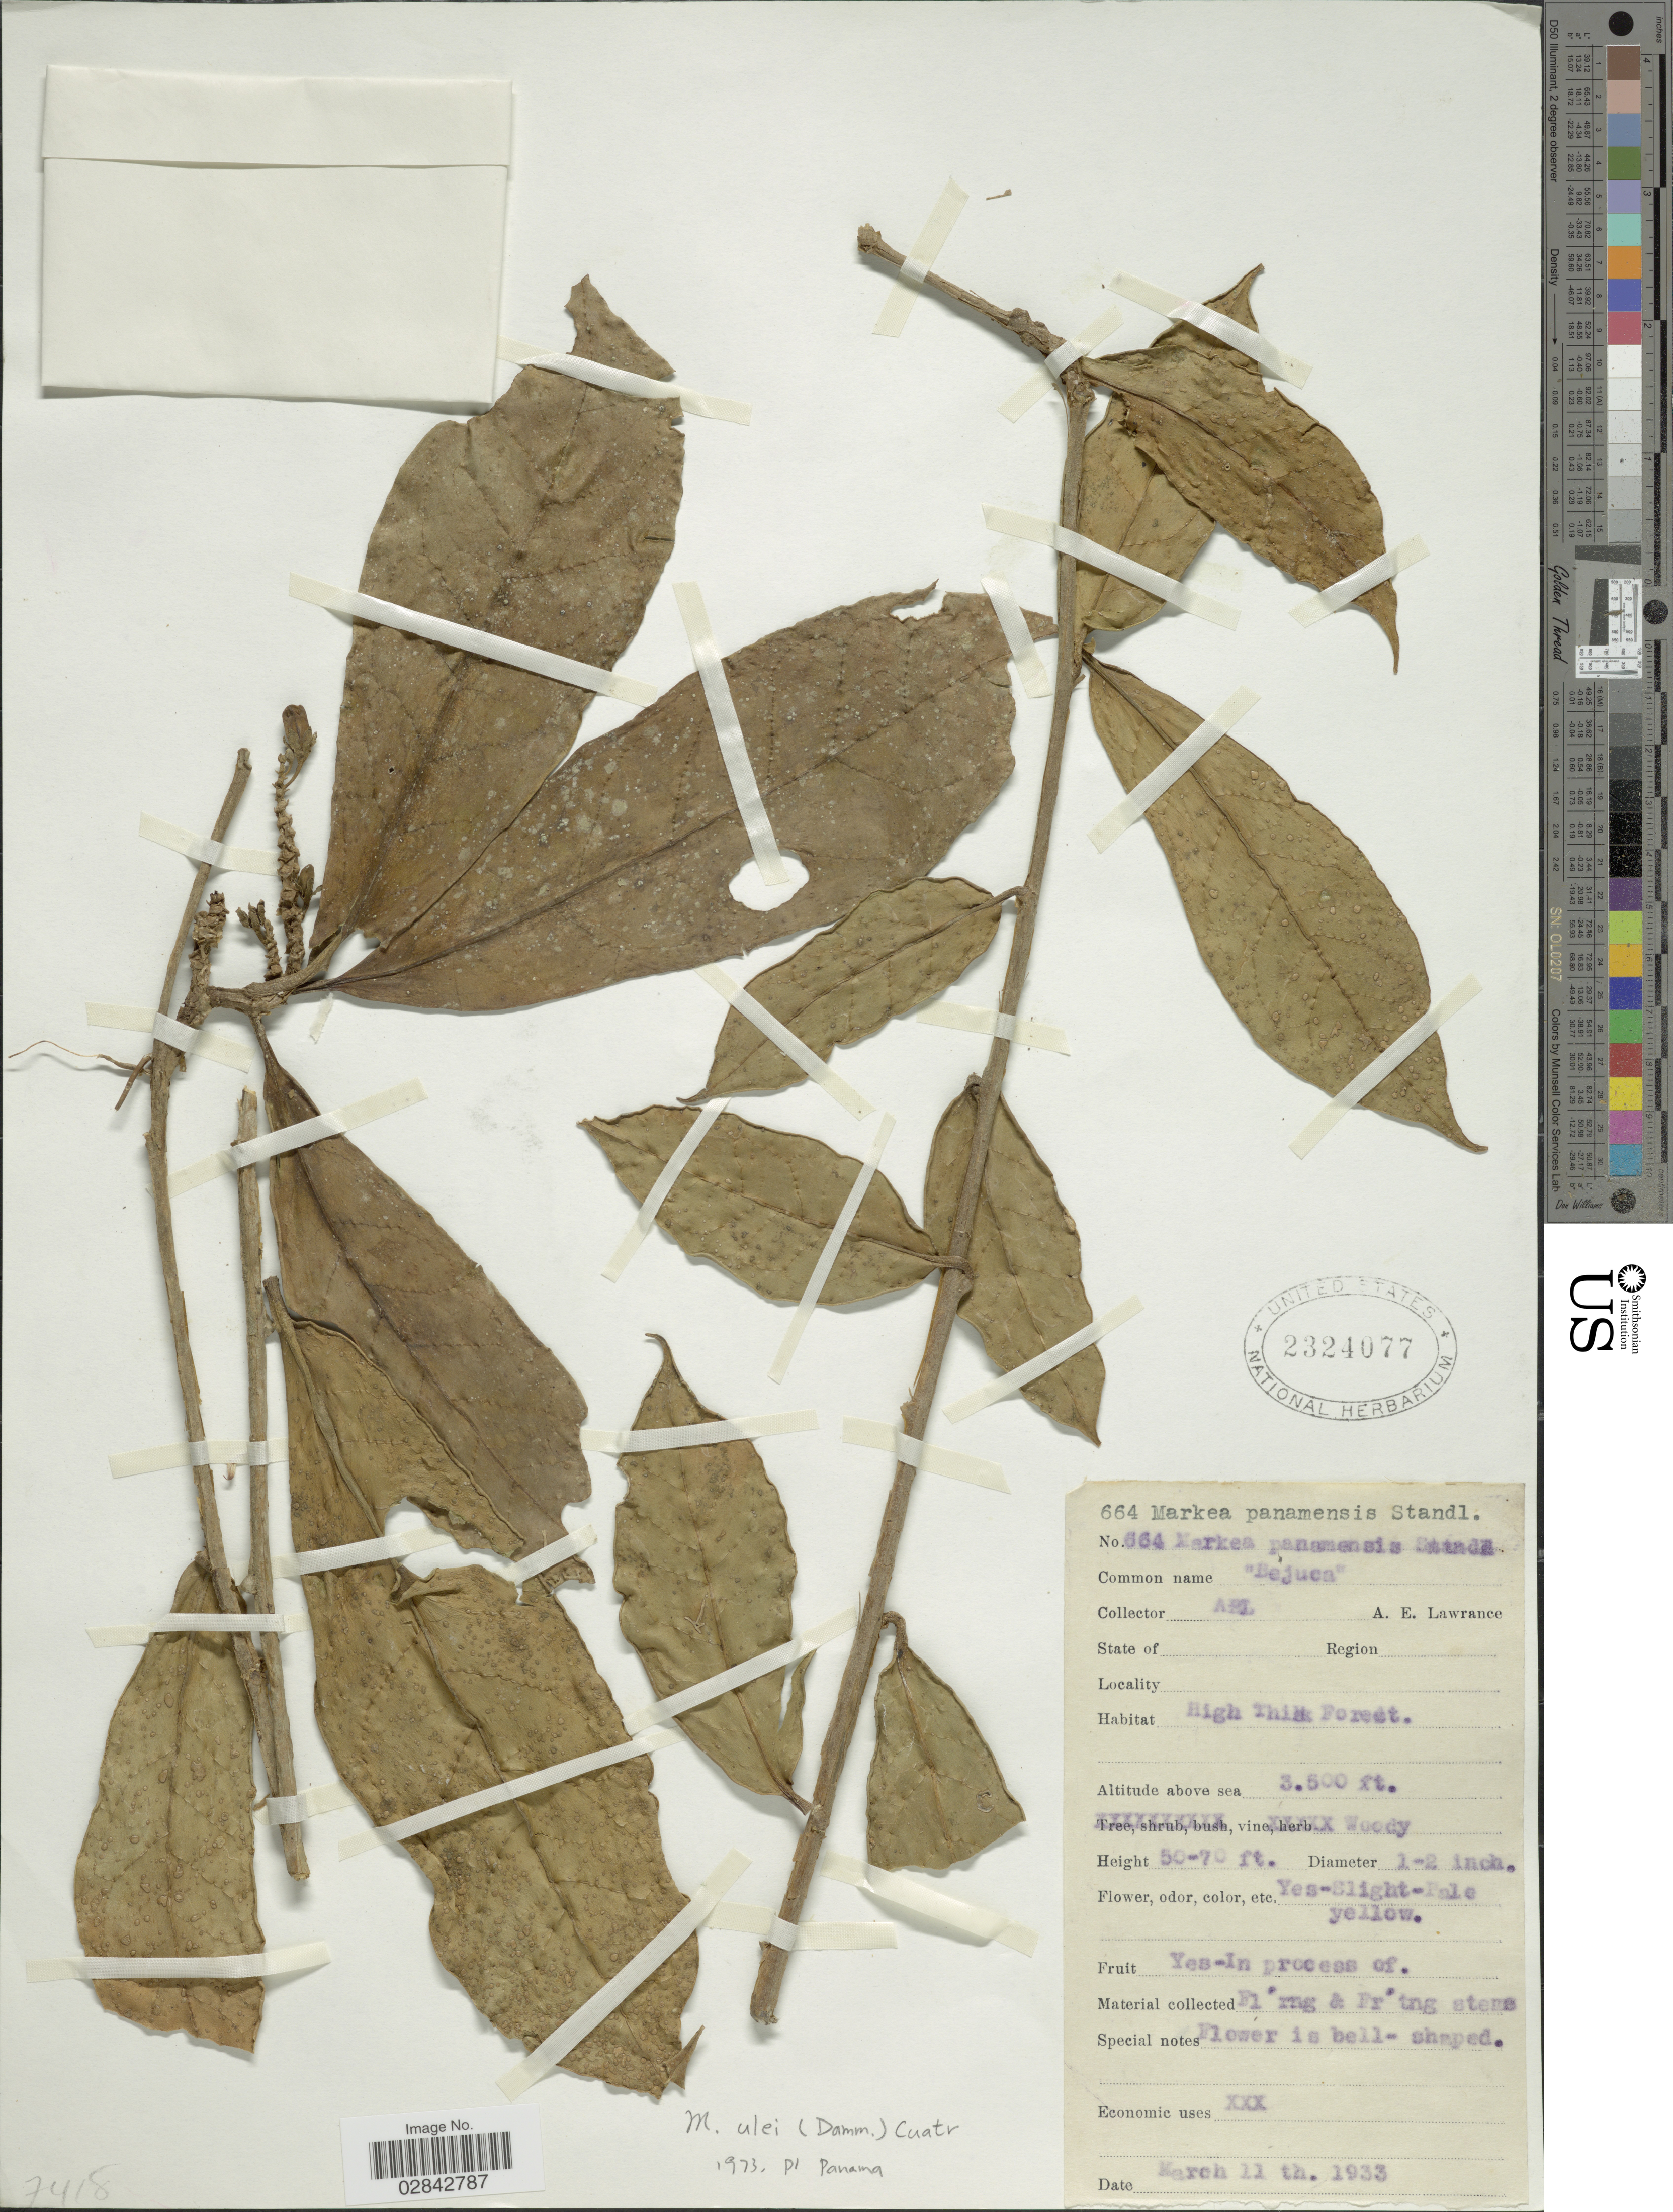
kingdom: Plantae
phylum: Tracheophyta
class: Magnoliopsida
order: Solanales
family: Solanaceae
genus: Markea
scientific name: Markea ulei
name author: (Dammer) Cuatrec.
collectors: A. Lawrance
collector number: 664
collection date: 1933-03-11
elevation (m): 1067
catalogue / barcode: US 2324077